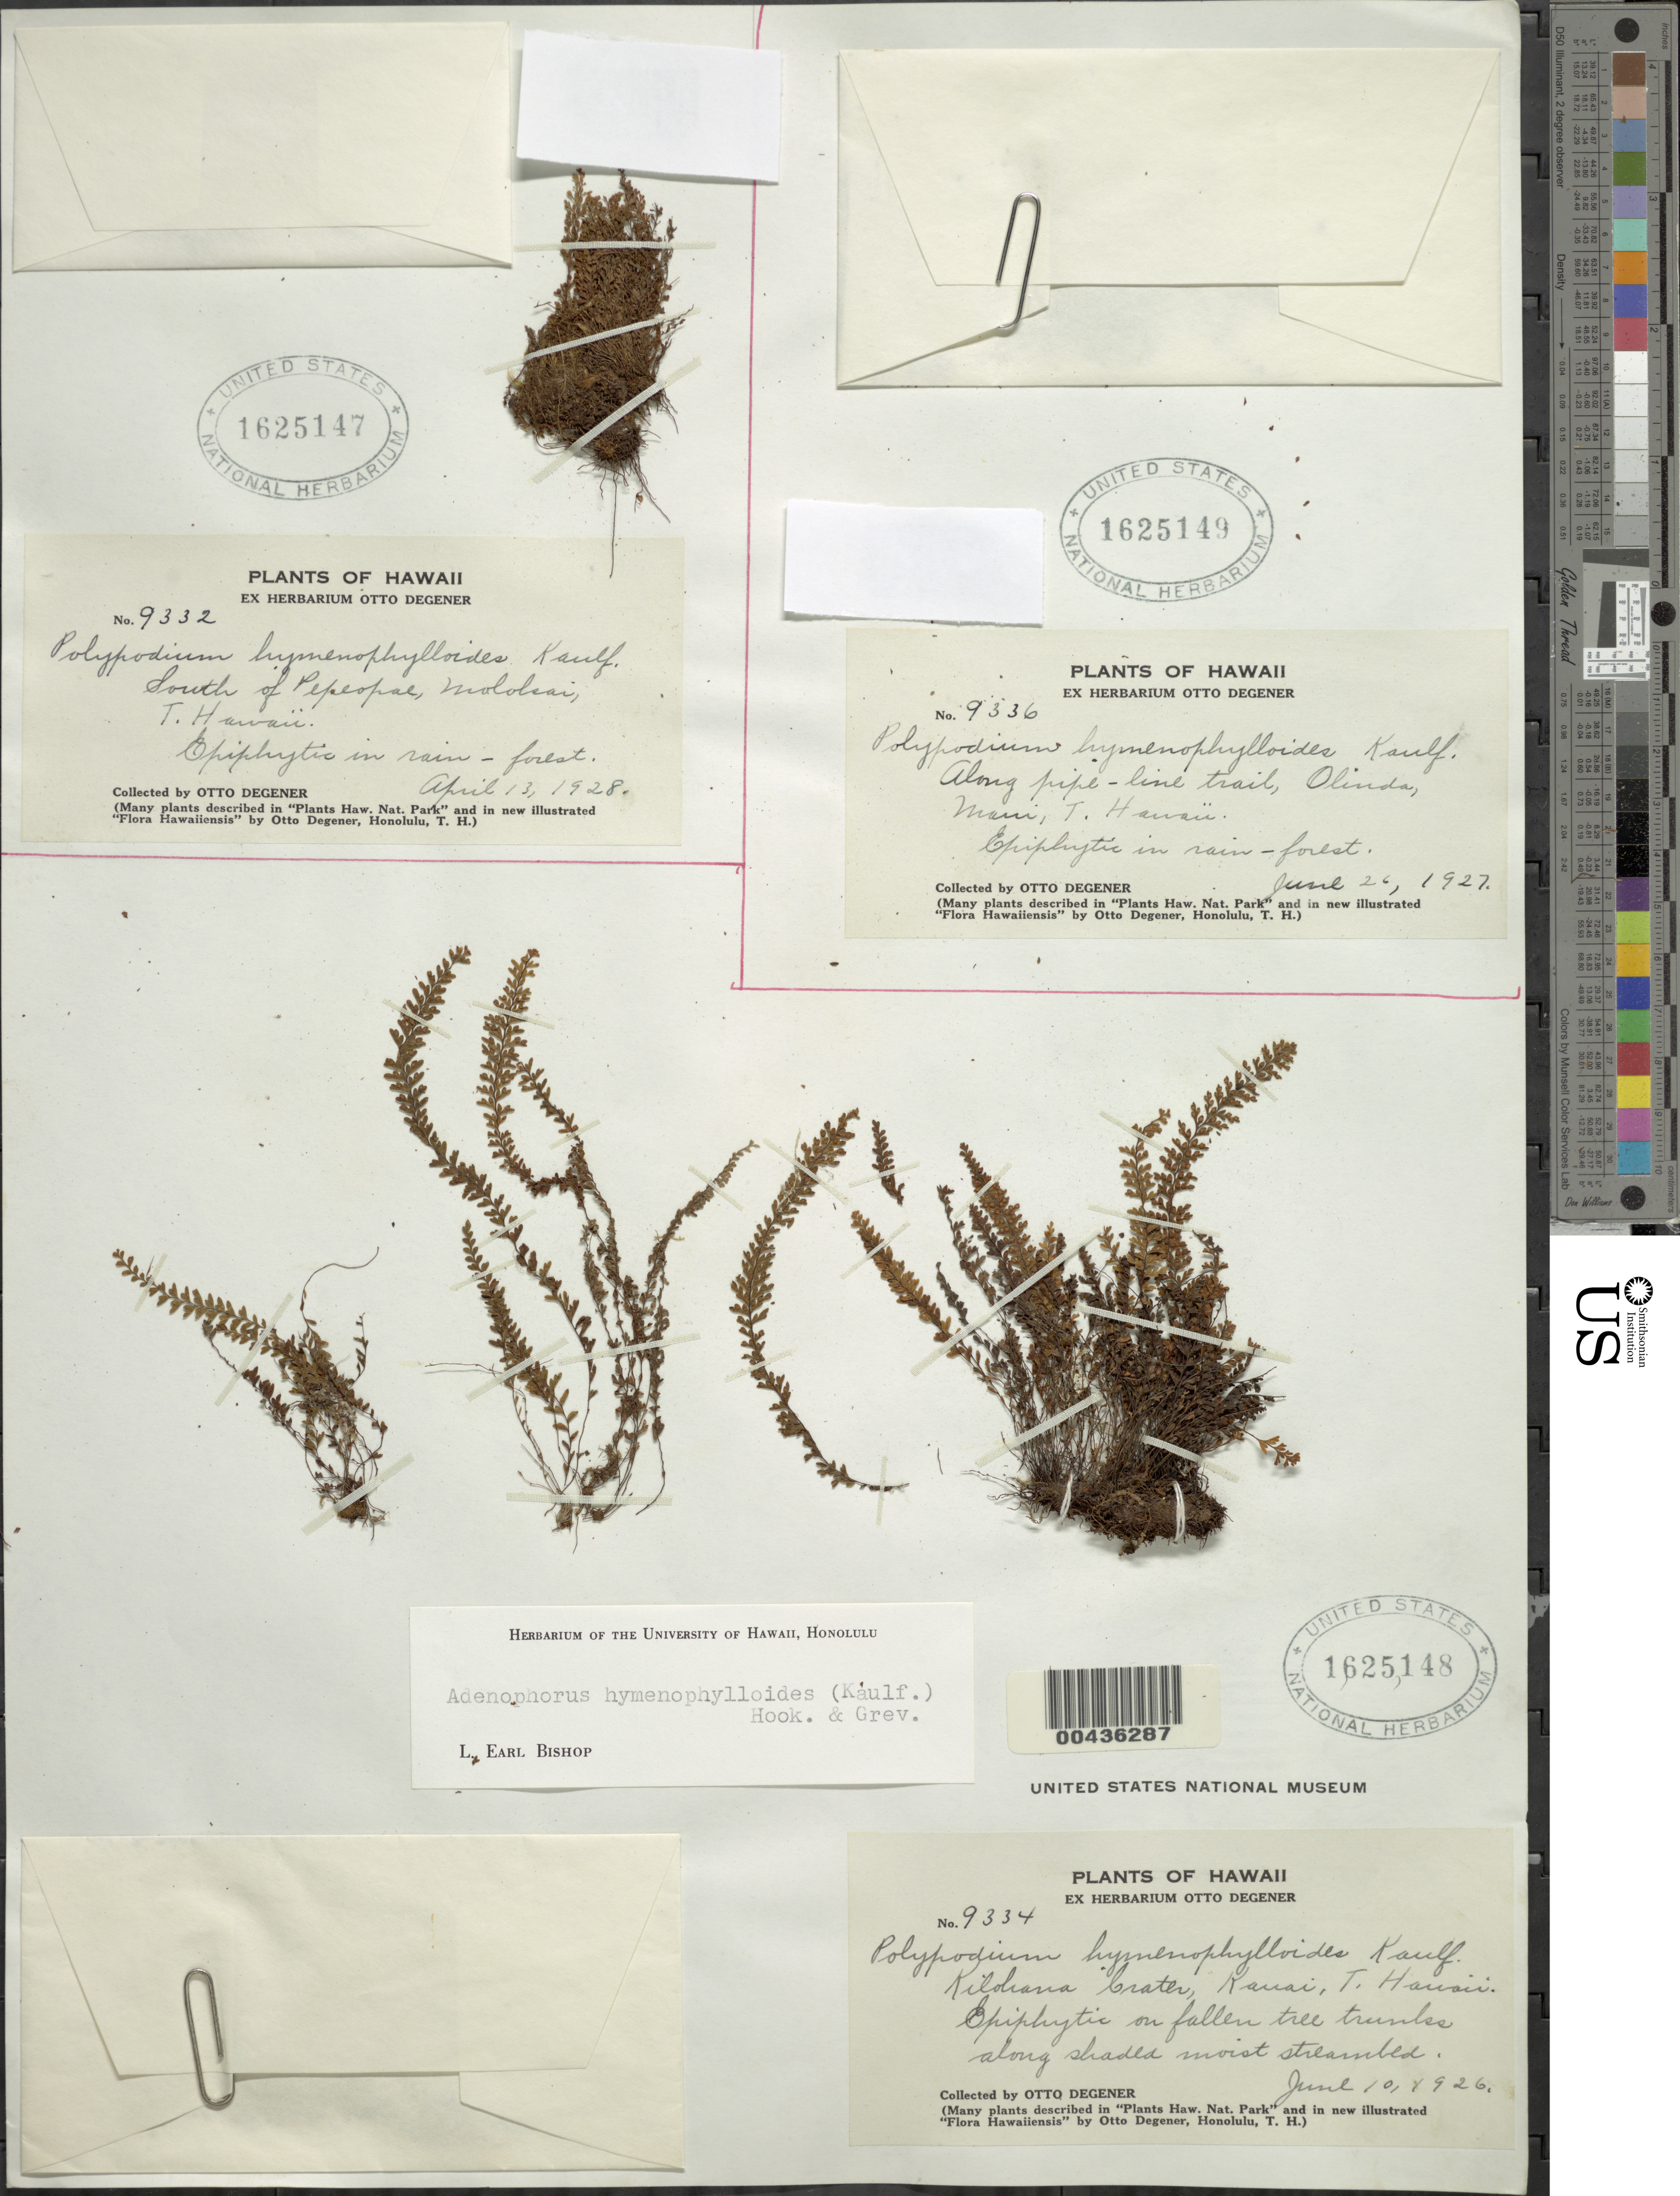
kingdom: Plantae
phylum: Tracheophyta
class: Polypodiopsida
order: Polypodiales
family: Polypodiaceae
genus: Adenophorus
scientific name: Adenophorus hymenophylloides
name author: (Kaulf.) Hook. & Grev.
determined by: Bishop, L. E.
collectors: O. Degener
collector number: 9334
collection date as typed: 10 Jun 1926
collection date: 1926-06-10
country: United States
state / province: Hawaii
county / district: Kauai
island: Kaua'i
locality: Kilohana Crater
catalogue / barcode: US 1625148